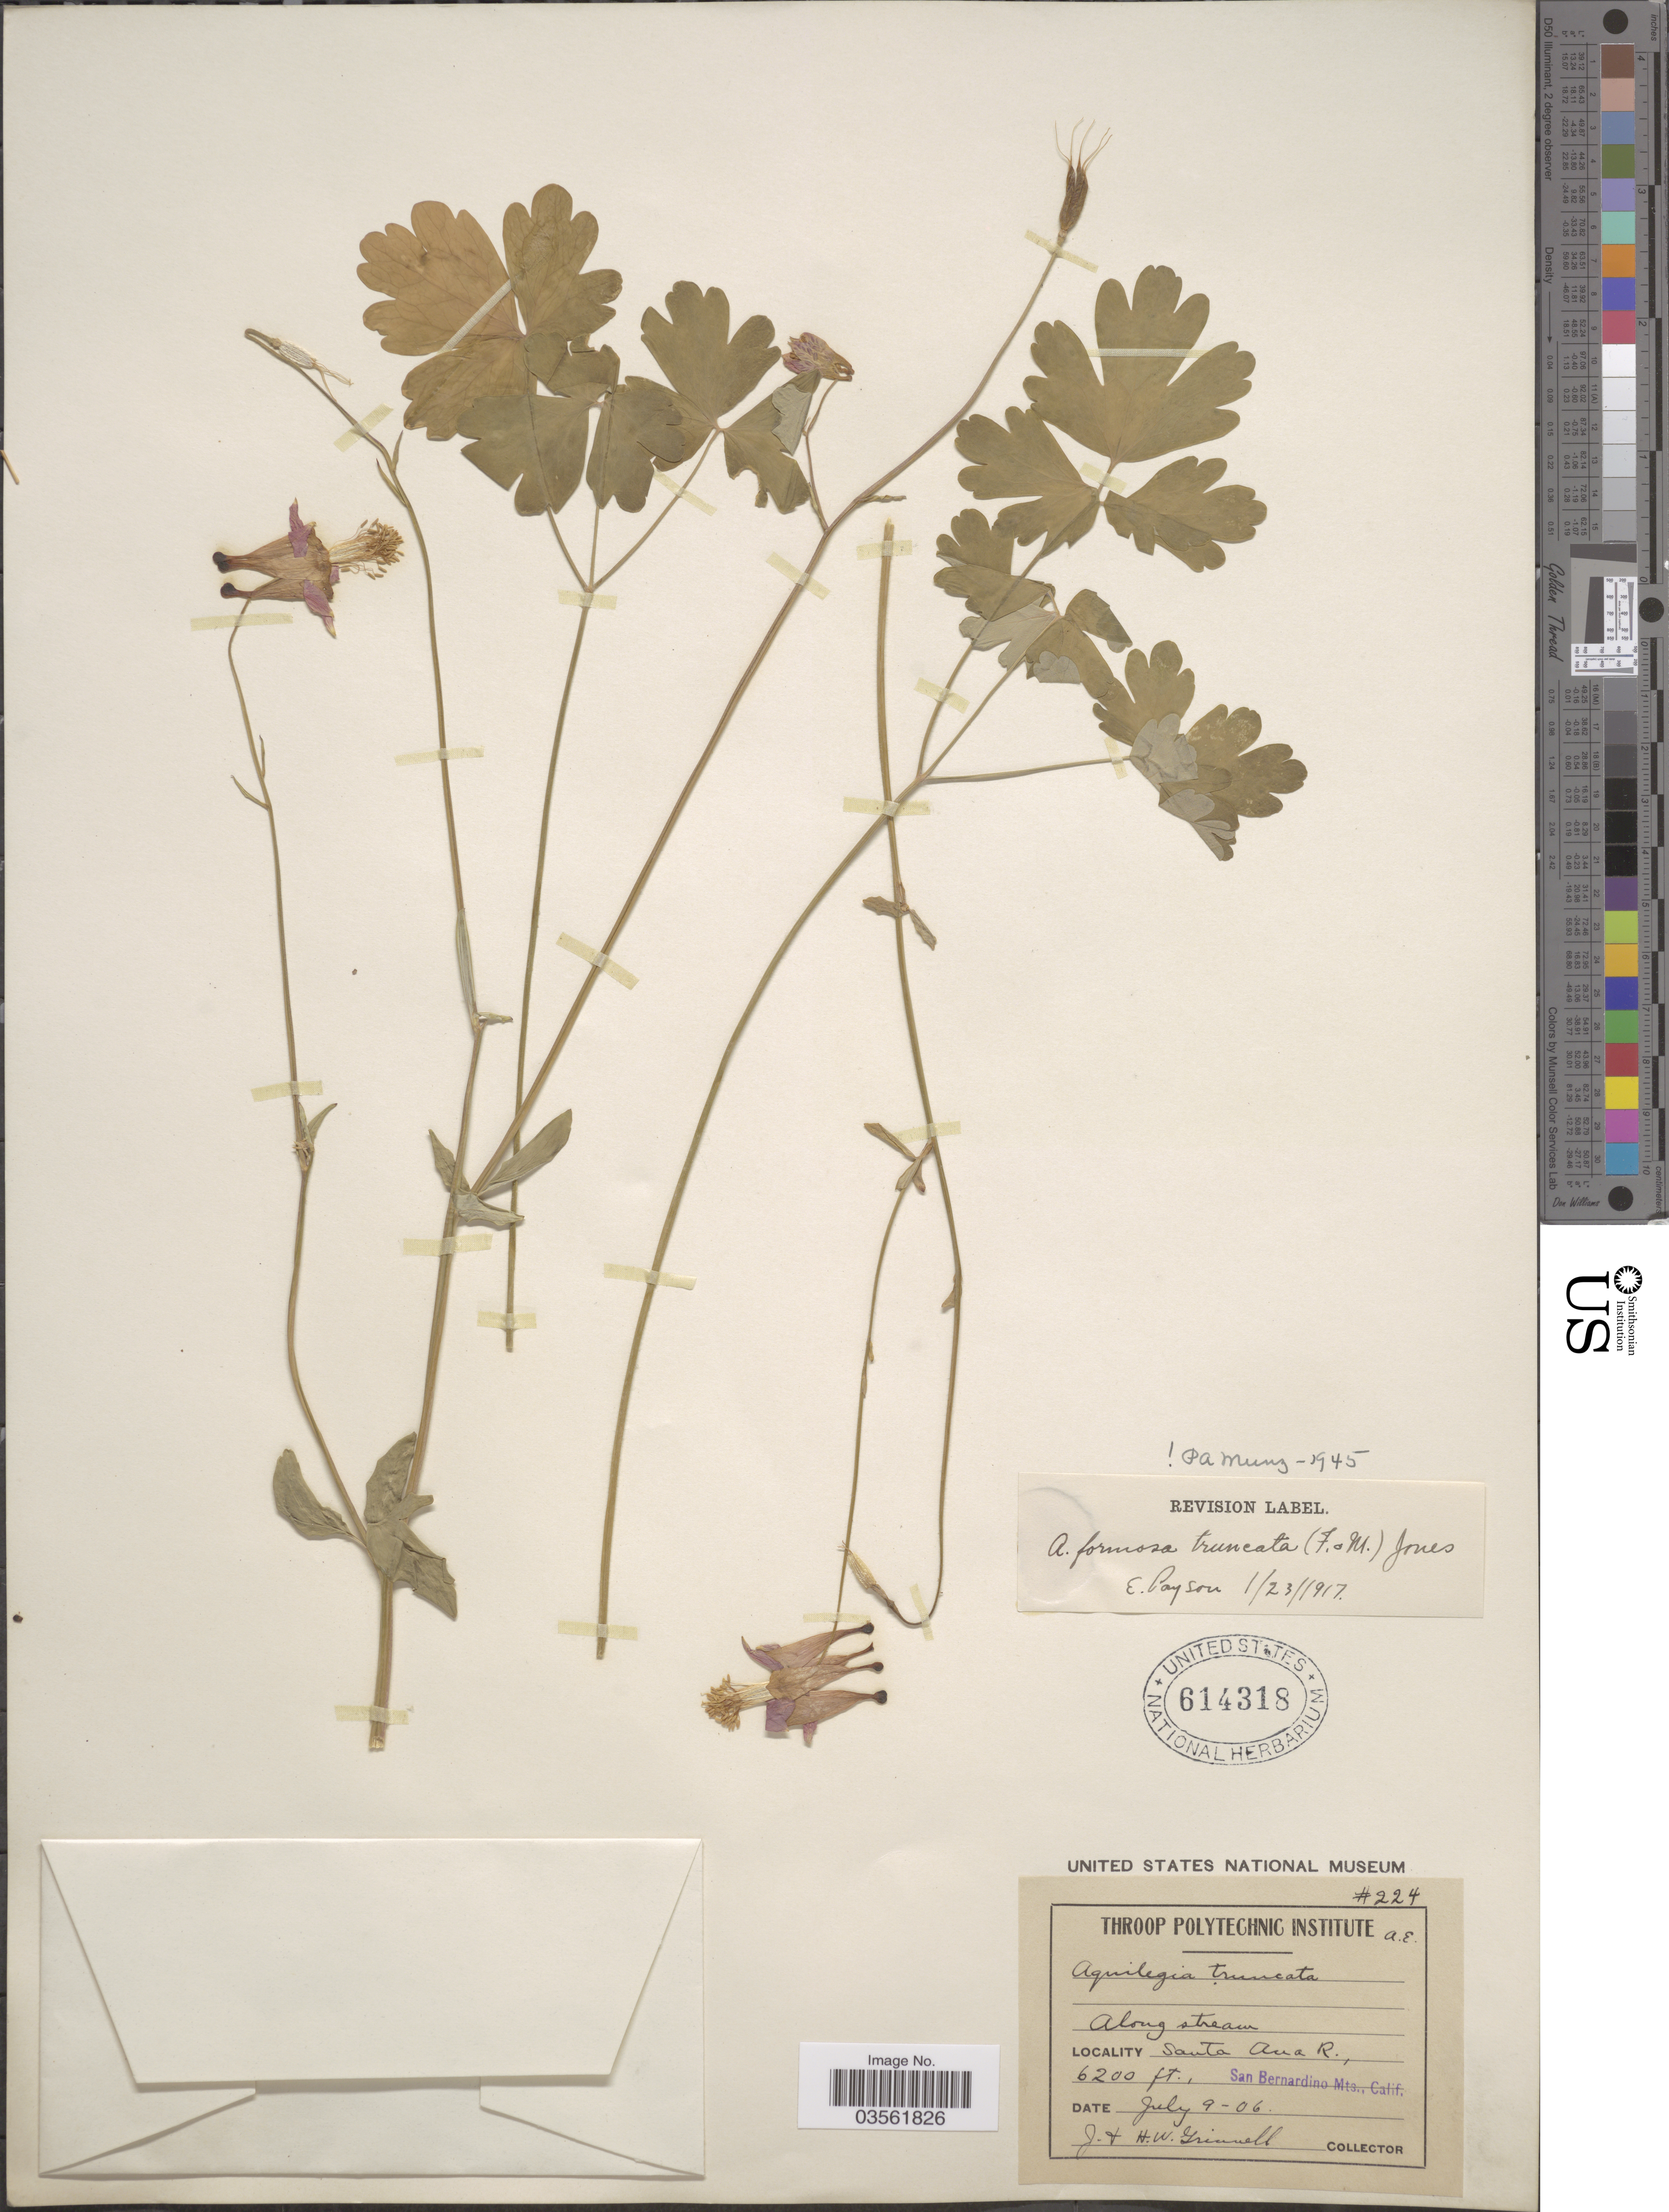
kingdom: Plantae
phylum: Tracheophyta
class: Magnoliopsida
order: Ranunculales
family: Ranunculaceae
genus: Aquilegia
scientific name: Aquilegia formosa var. truncata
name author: M.E. Jones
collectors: J. Grinnell & H. Grinnell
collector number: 224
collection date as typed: Transcribed d/m/y: 9/7/6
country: United States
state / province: California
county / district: San Bernardino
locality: Santa Ana R., San Bernardino Mts.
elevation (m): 1890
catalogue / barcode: US 614318